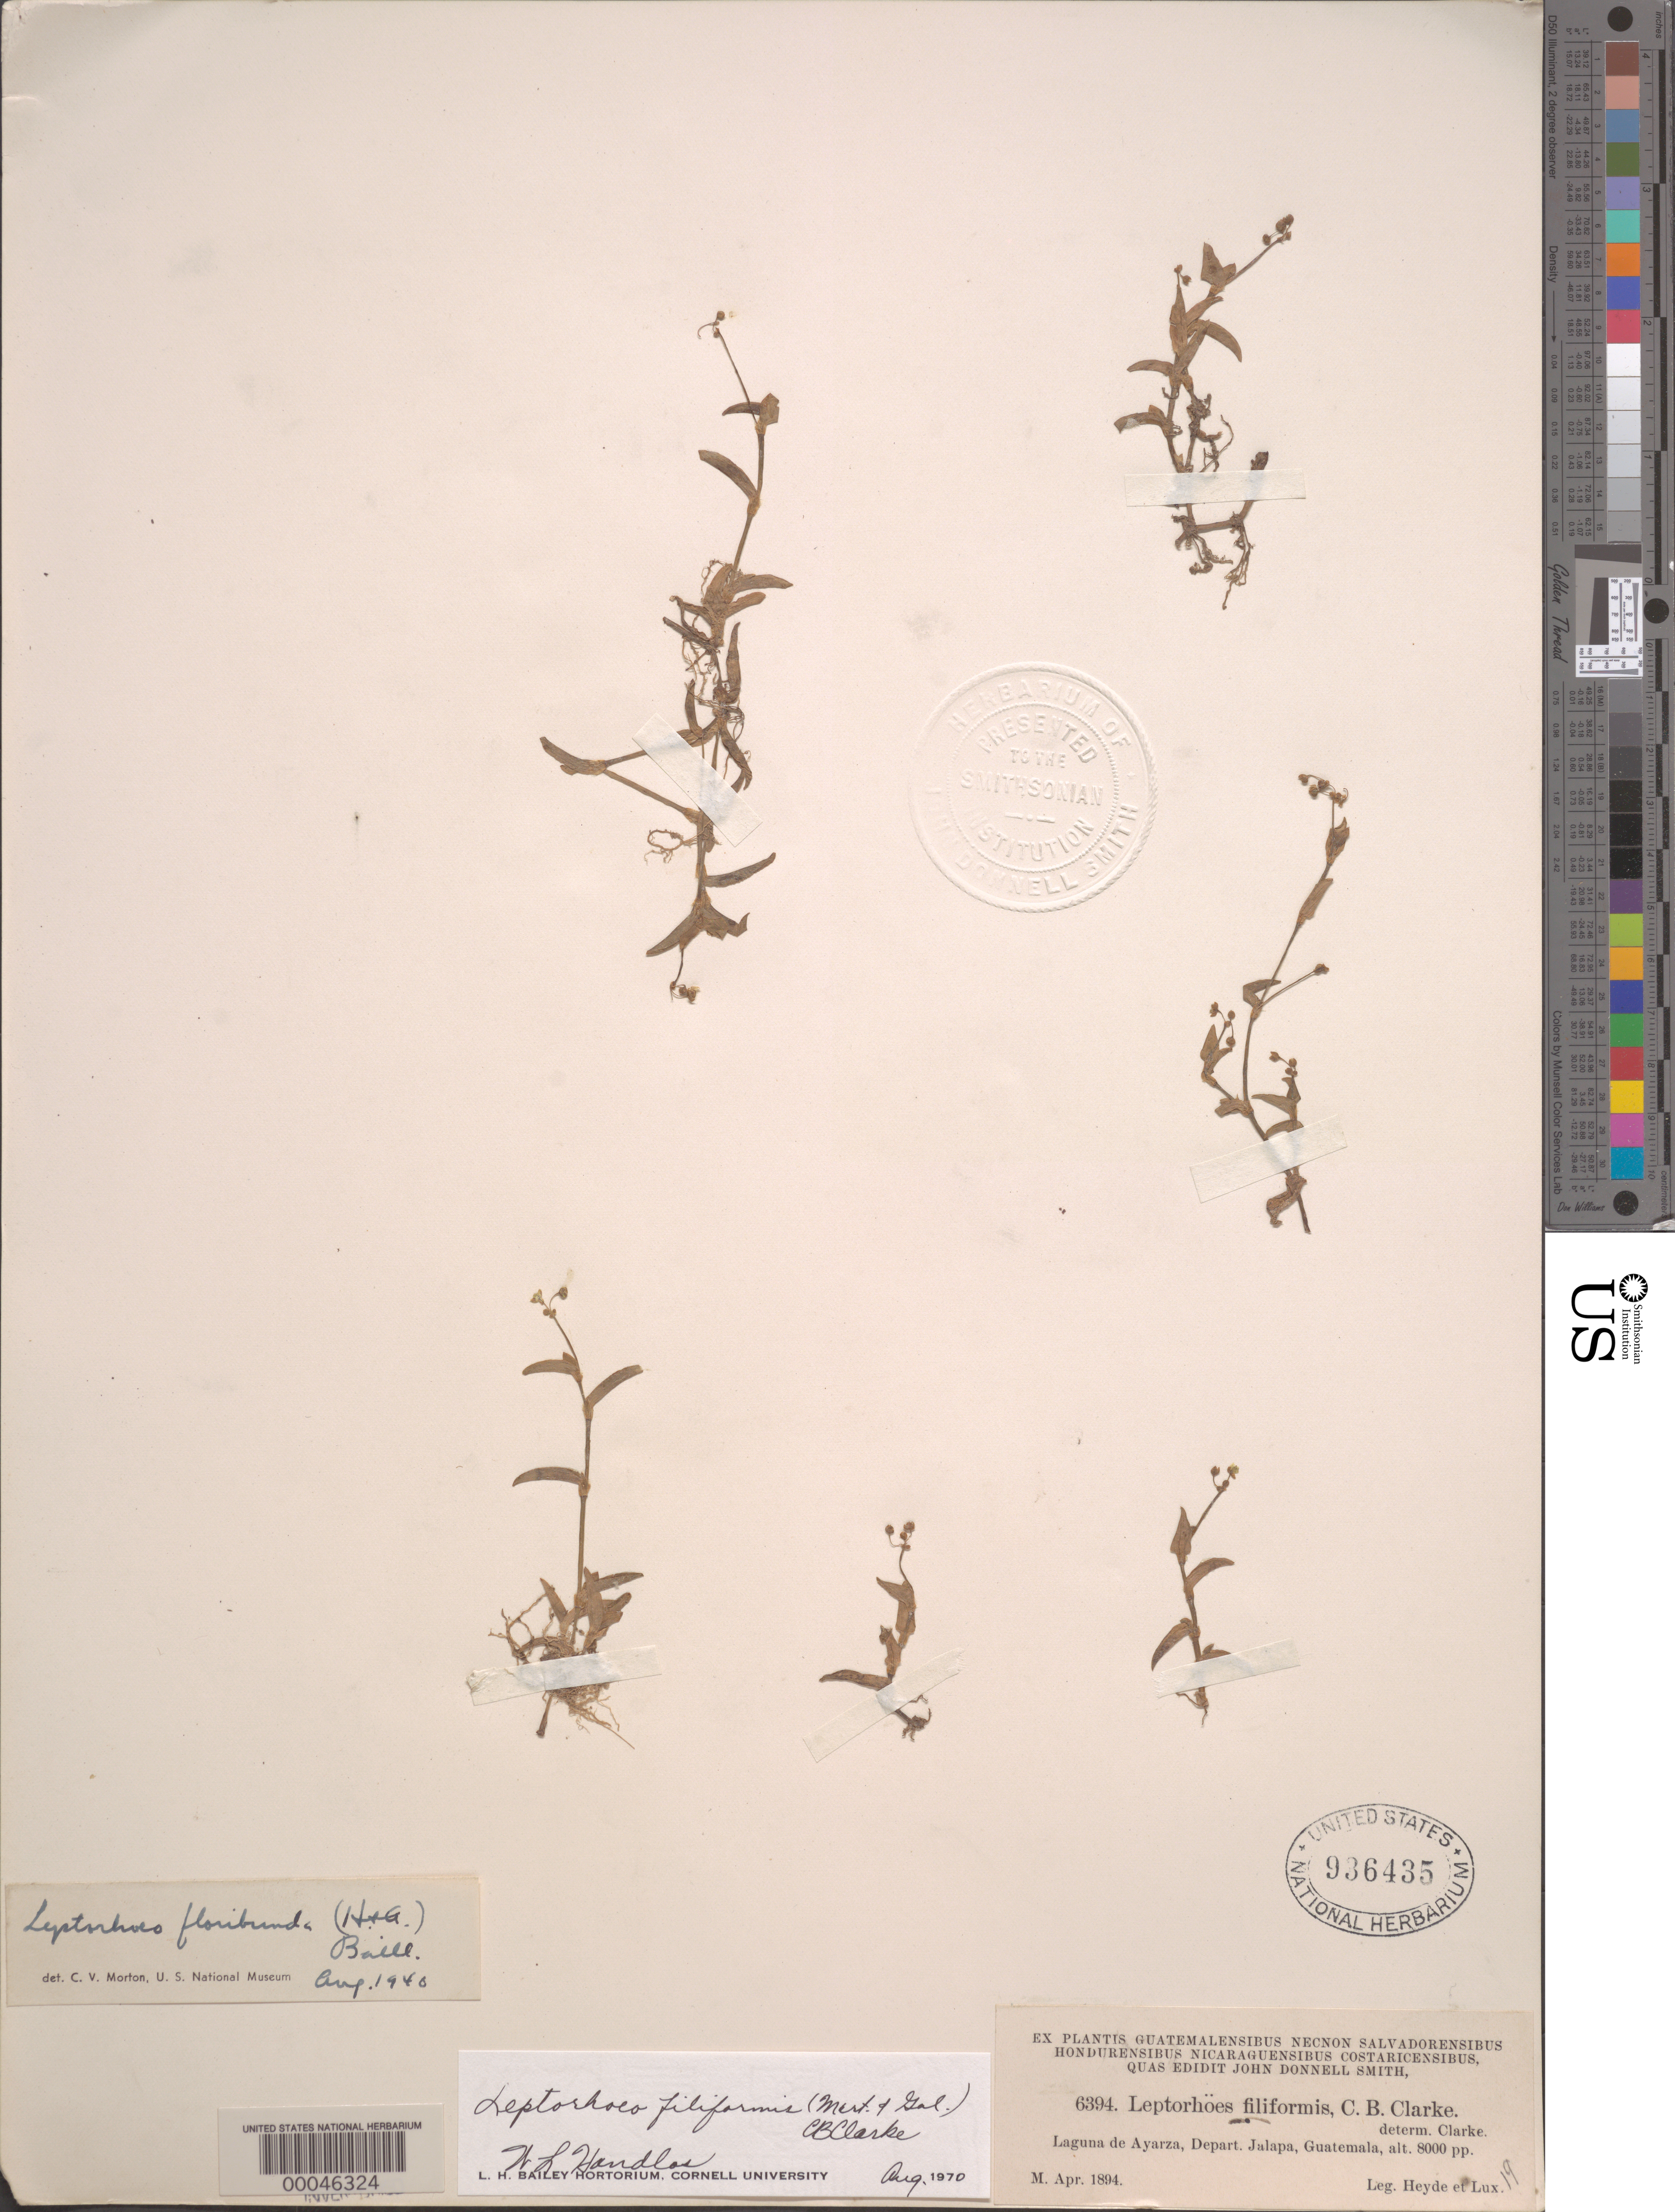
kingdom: Plantae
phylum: Tracheophyta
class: Liliopsida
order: Commelinales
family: Commelinaceae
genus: Callisia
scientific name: Callisia filiformis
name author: (M. Martens & Galeotti) D.R. Hunt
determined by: Handlos, W. L.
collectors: E. T. Heyde & E. Lux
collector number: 6394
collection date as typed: Apr 1894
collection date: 1894-04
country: Guatemala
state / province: Jalapa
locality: Laguna de Ayarza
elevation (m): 2440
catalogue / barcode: US 936435